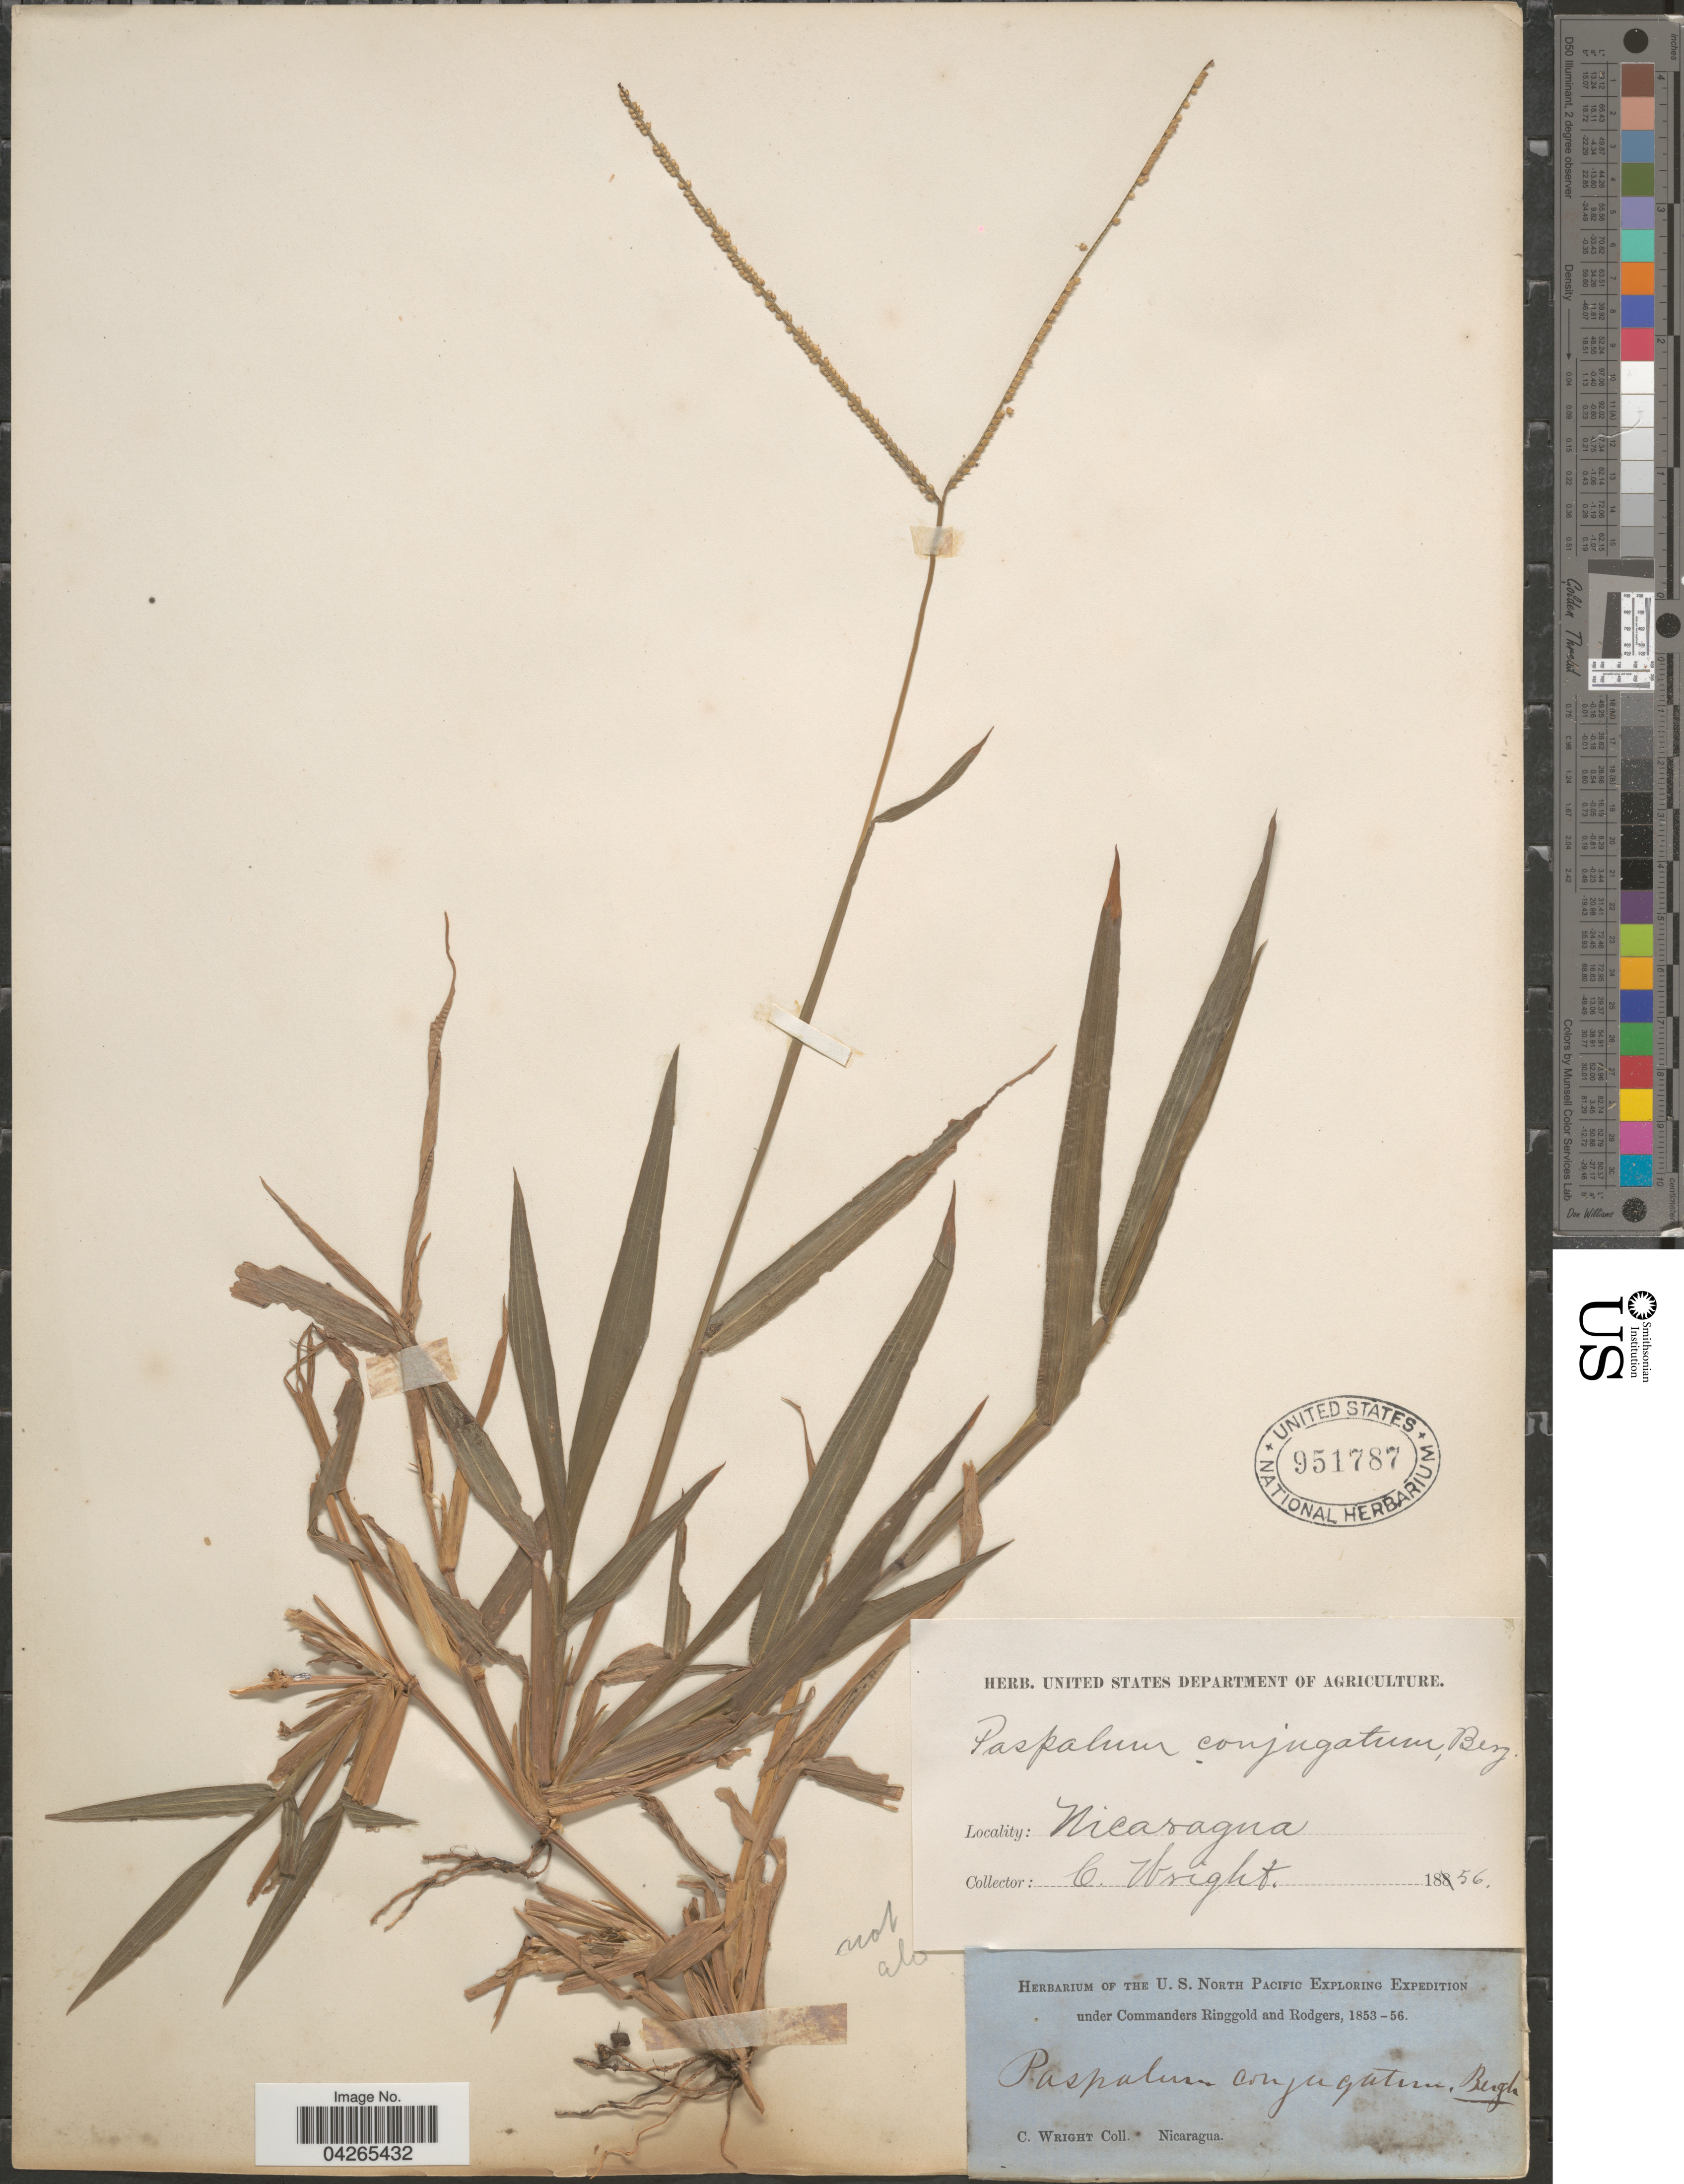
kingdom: Plantae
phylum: Tracheophyta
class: Liliopsida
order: Poales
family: Poaceae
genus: Paspalum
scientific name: Paspalum conjugatum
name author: P.J. Bergius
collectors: C. Wright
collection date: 1853/1856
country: Nicaragua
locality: The U.S. North Pacific Exploring Expedition.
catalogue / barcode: US 951787